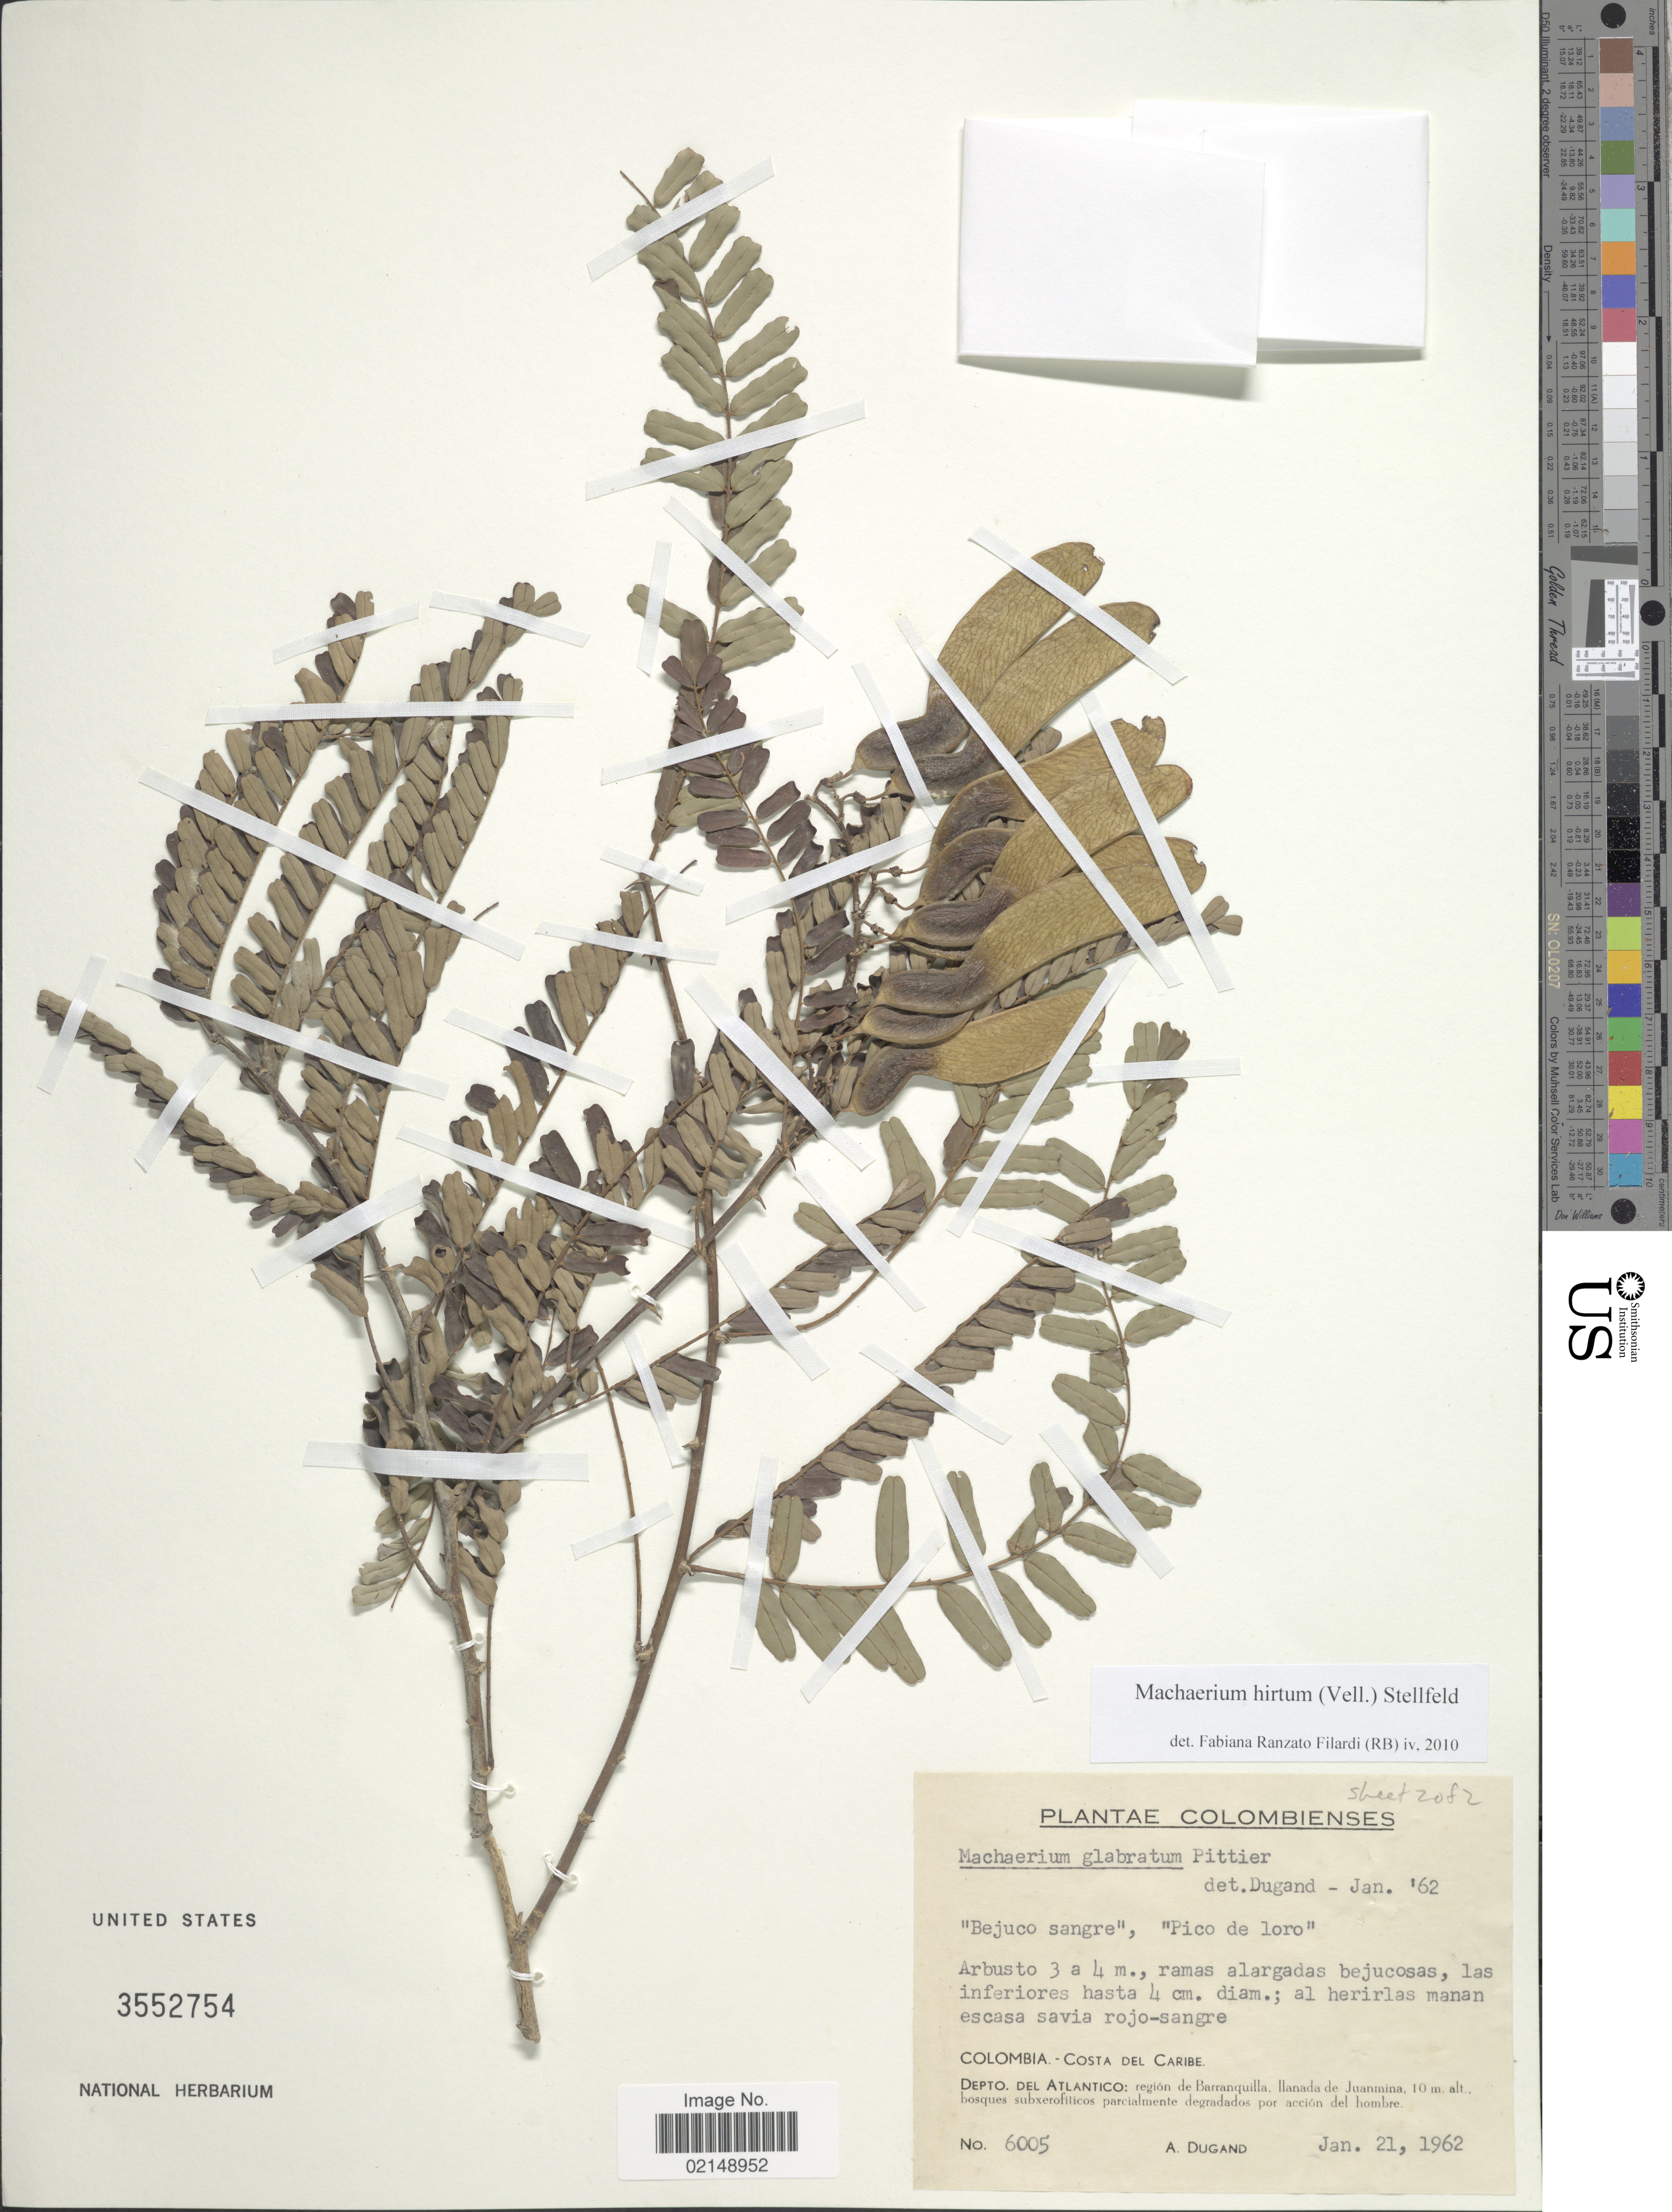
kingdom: Plantae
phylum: Tracheophyta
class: Magnoliopsida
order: Fabales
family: Fabaceae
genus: Machaerium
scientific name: Machaerium hirtum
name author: (Vell.) Stellfeld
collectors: A. Dugand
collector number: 6005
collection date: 1962-01-21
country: Colombia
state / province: Atlántico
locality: Colombiensis. Costa Del Caribe. Region de Barranquilla, llanada de Juanmina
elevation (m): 10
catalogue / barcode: US 3552754